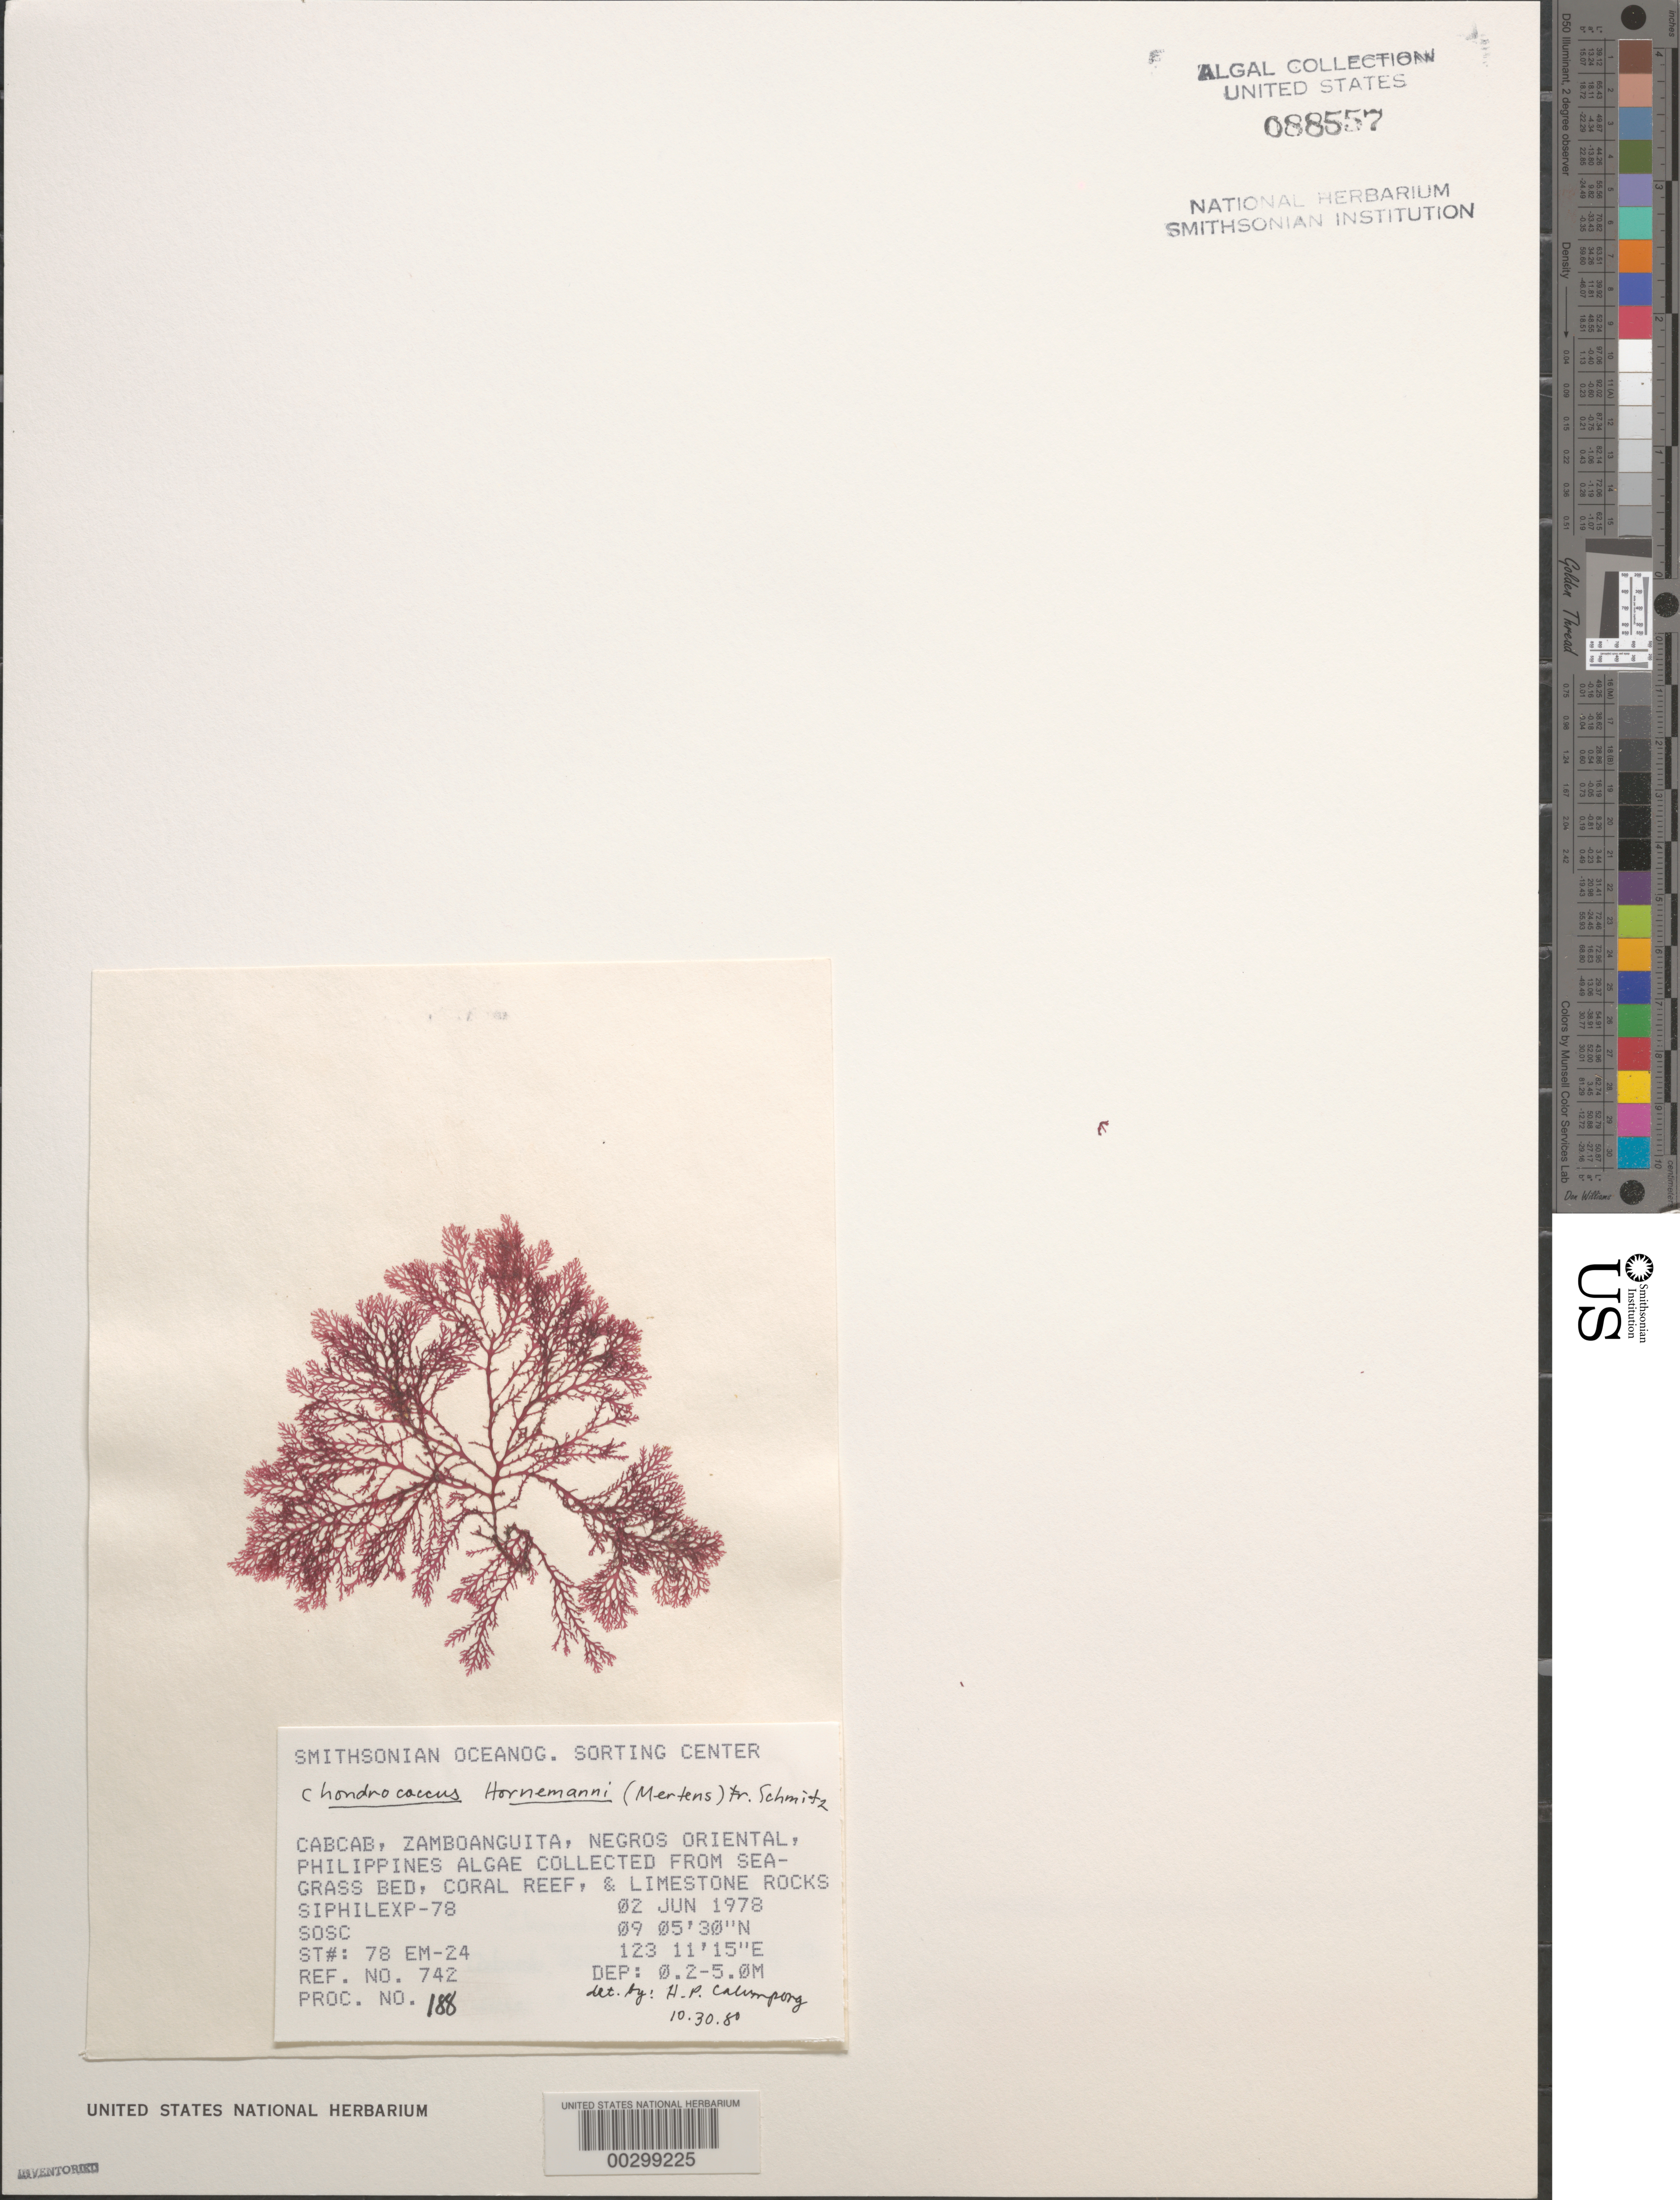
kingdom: Plantae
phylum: Rhodophyta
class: Florideophyceae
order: Gigartinales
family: Rhizophyllidaceae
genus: Portieria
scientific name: Portieria hornemannii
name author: (Lyngbye) P.C. Silva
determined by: Algae name updating Project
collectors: SOSC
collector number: Station 78 Em-24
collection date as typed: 02 Jun 1978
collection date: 1978-06-02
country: Philippines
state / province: Central Visayas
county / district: Negros Oriental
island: Negros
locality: Cabcab, Zamboanguita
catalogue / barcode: US 88557